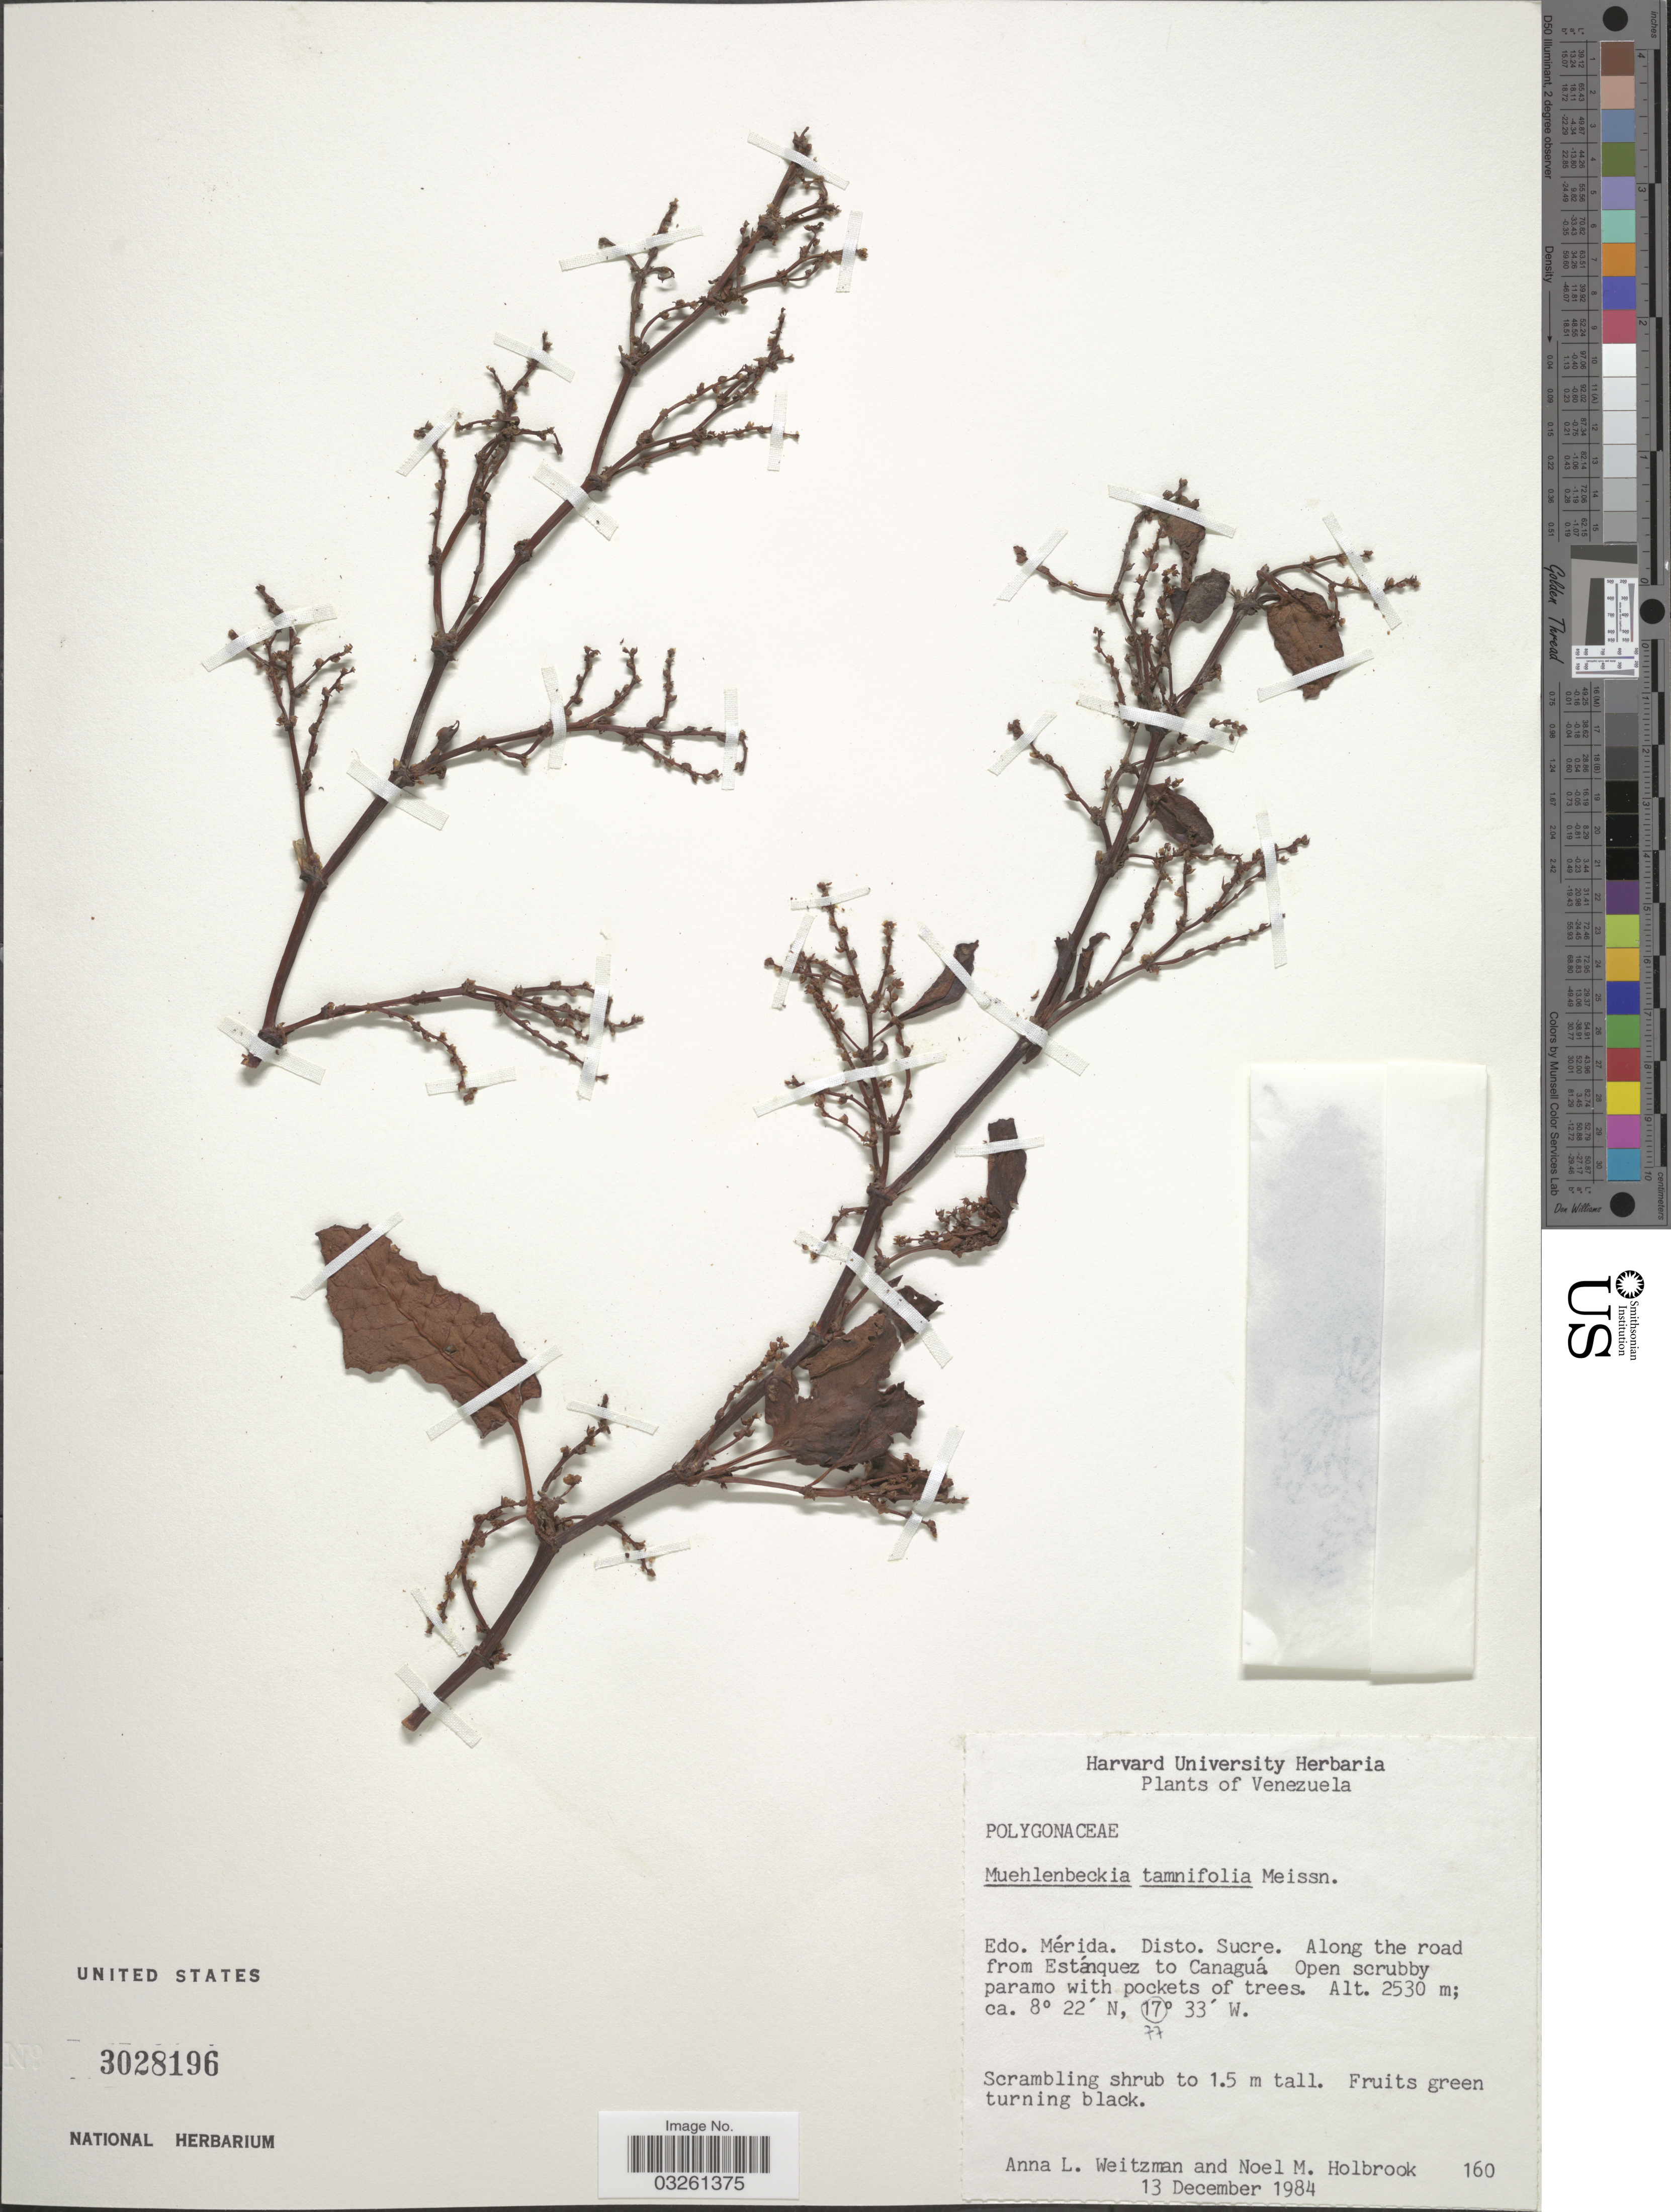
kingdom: Plantae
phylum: Tracheophyta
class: Magnoliopsida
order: Caryophyllales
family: Polygonaceae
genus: Muehlenbeckia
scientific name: Muehlenbeckia tamnifolia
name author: (Kunth) Meisn.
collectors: A. L. Weitzman & N. M. Holbrook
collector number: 160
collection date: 1984-12-13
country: Venezuela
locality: Edo. Mérida. Disto. Sucre. Along the road from Estánquez to Canaguá.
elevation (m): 2530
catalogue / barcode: US 3028196